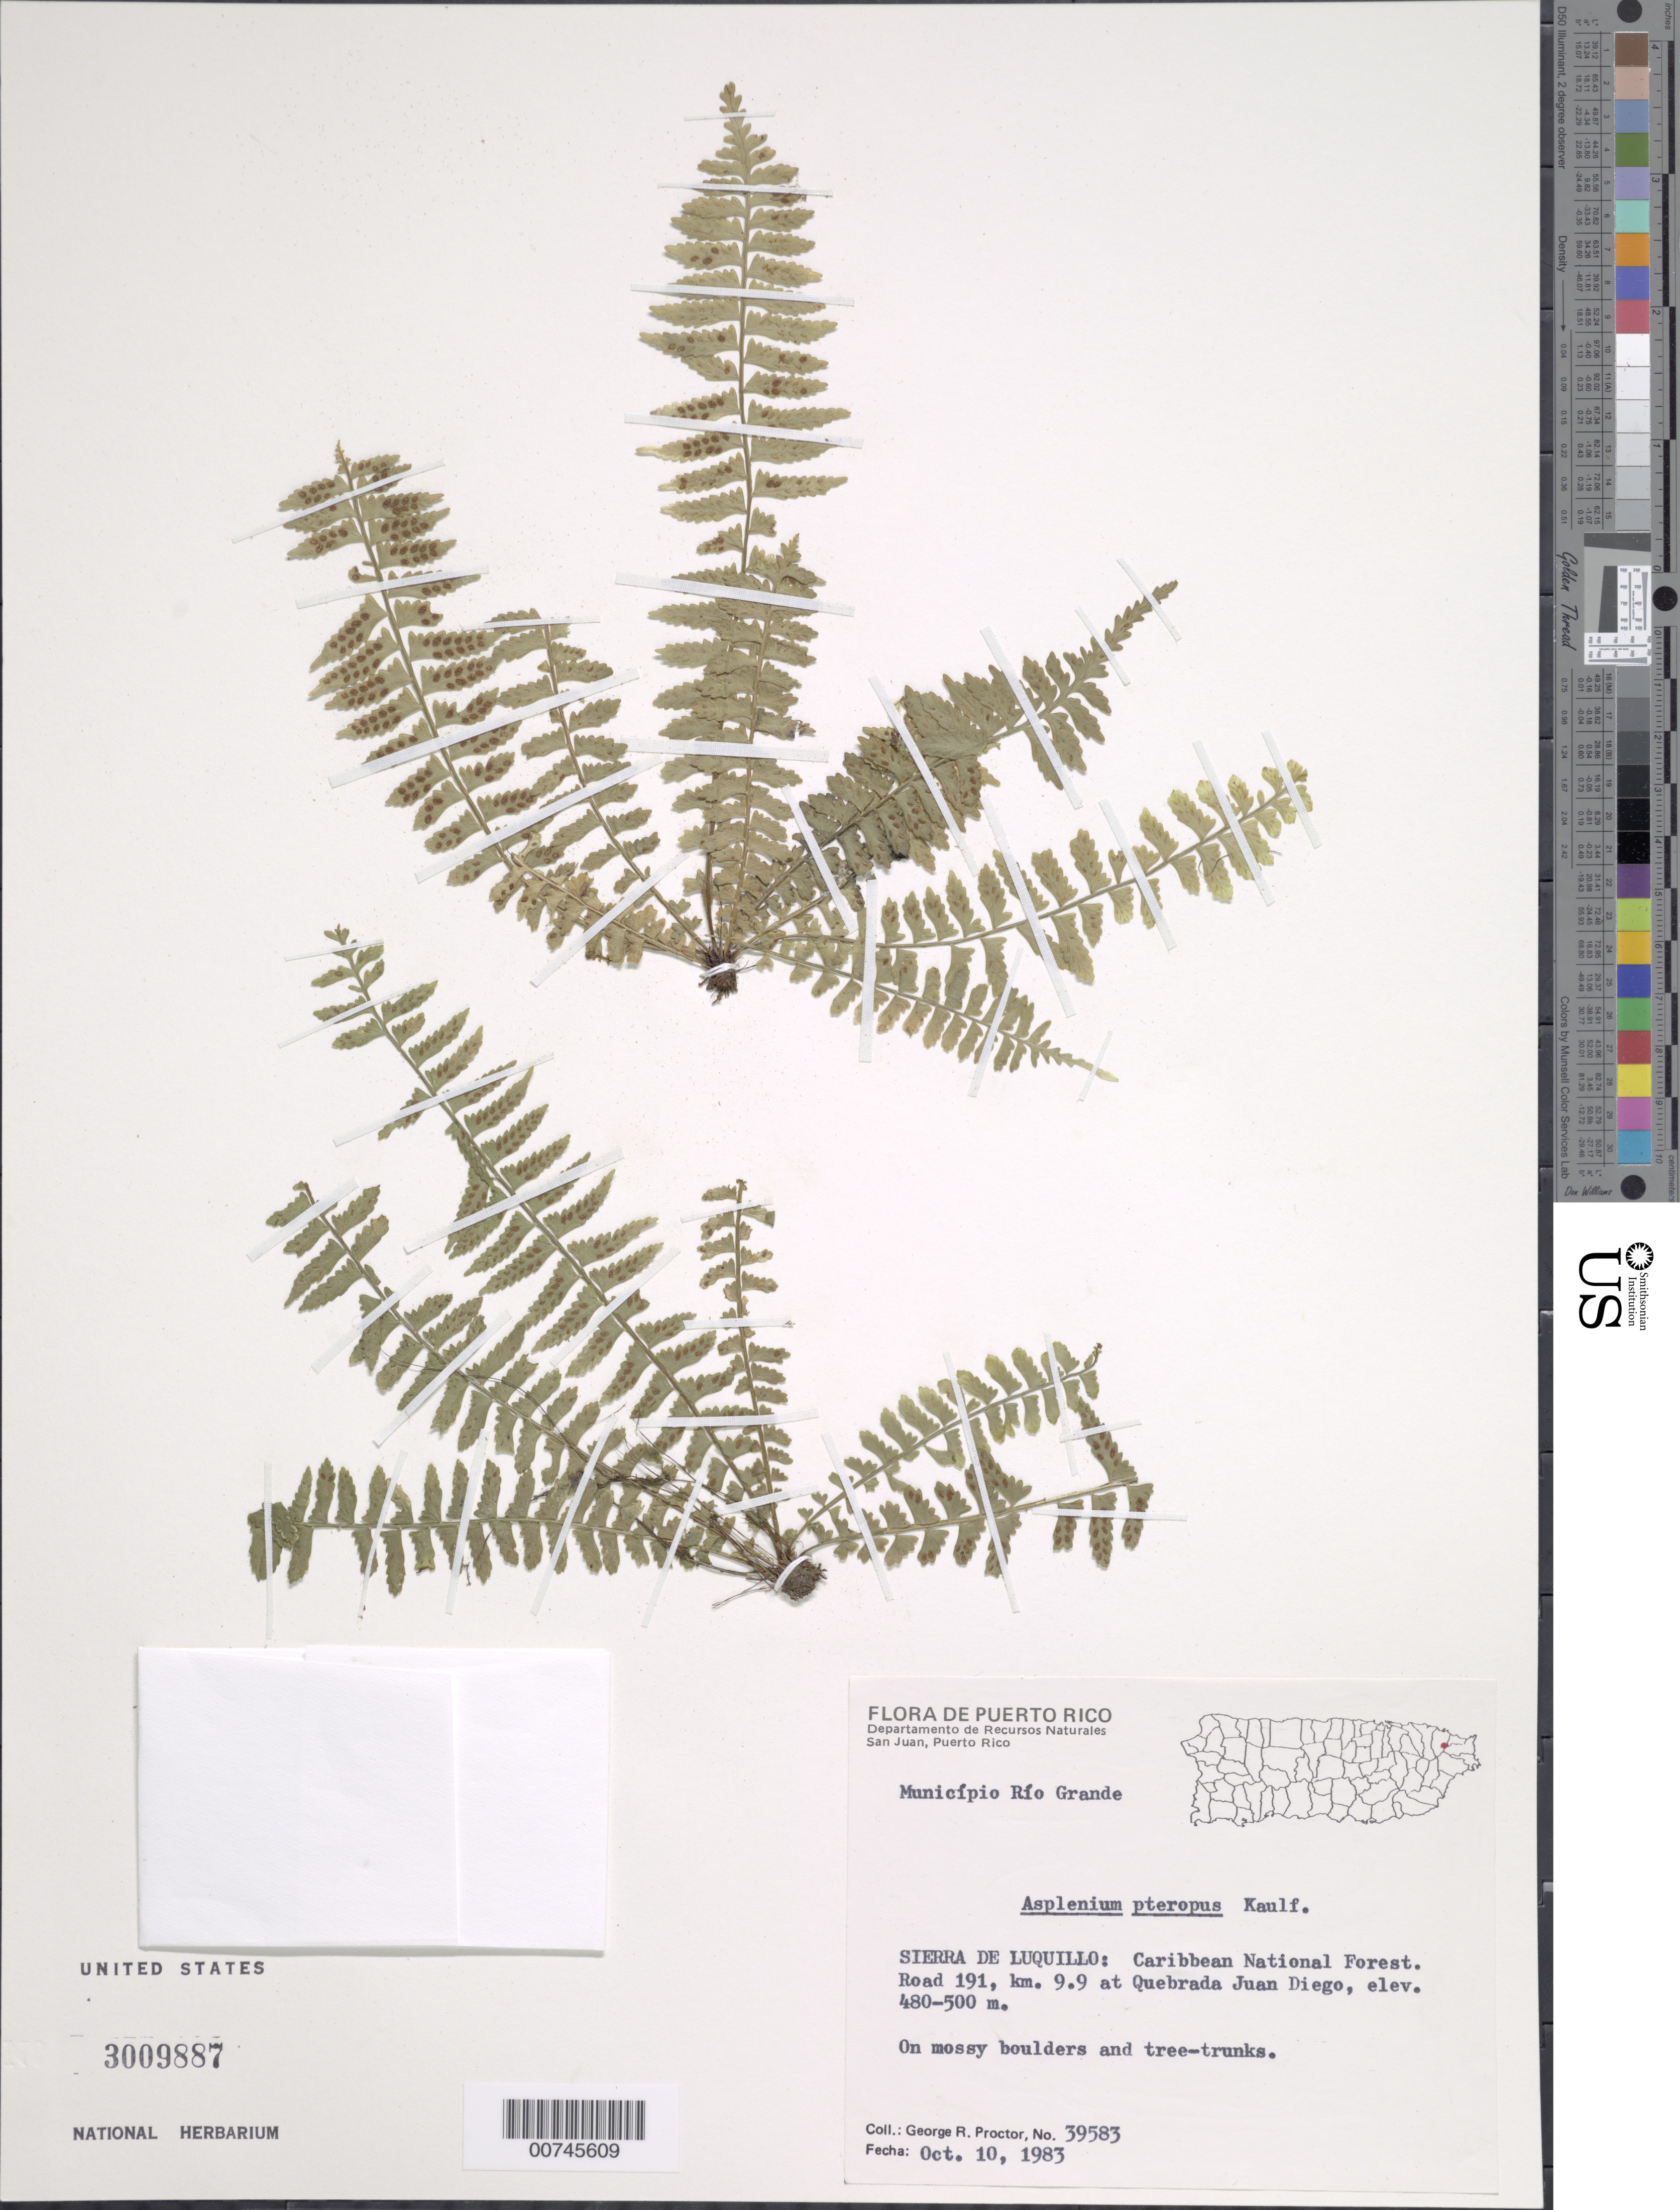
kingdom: Plantae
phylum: Tracheophyta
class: Polypodiopsida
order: Polypodiales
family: Aspleniaceae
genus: Asplenium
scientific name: Asplenium pteropus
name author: Kaulf.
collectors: G. R. Proctor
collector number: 39583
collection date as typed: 10 Oct 1983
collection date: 1983-10-10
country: Puerto Rico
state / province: Río Grande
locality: Sierra de Luquillo: Caribbean National Forest. Road 191, km 9.9 at Quebrada Juan Diego. Municipio Río Grande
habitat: On mossy boulders and tree-trunks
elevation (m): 480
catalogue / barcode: US 3009887